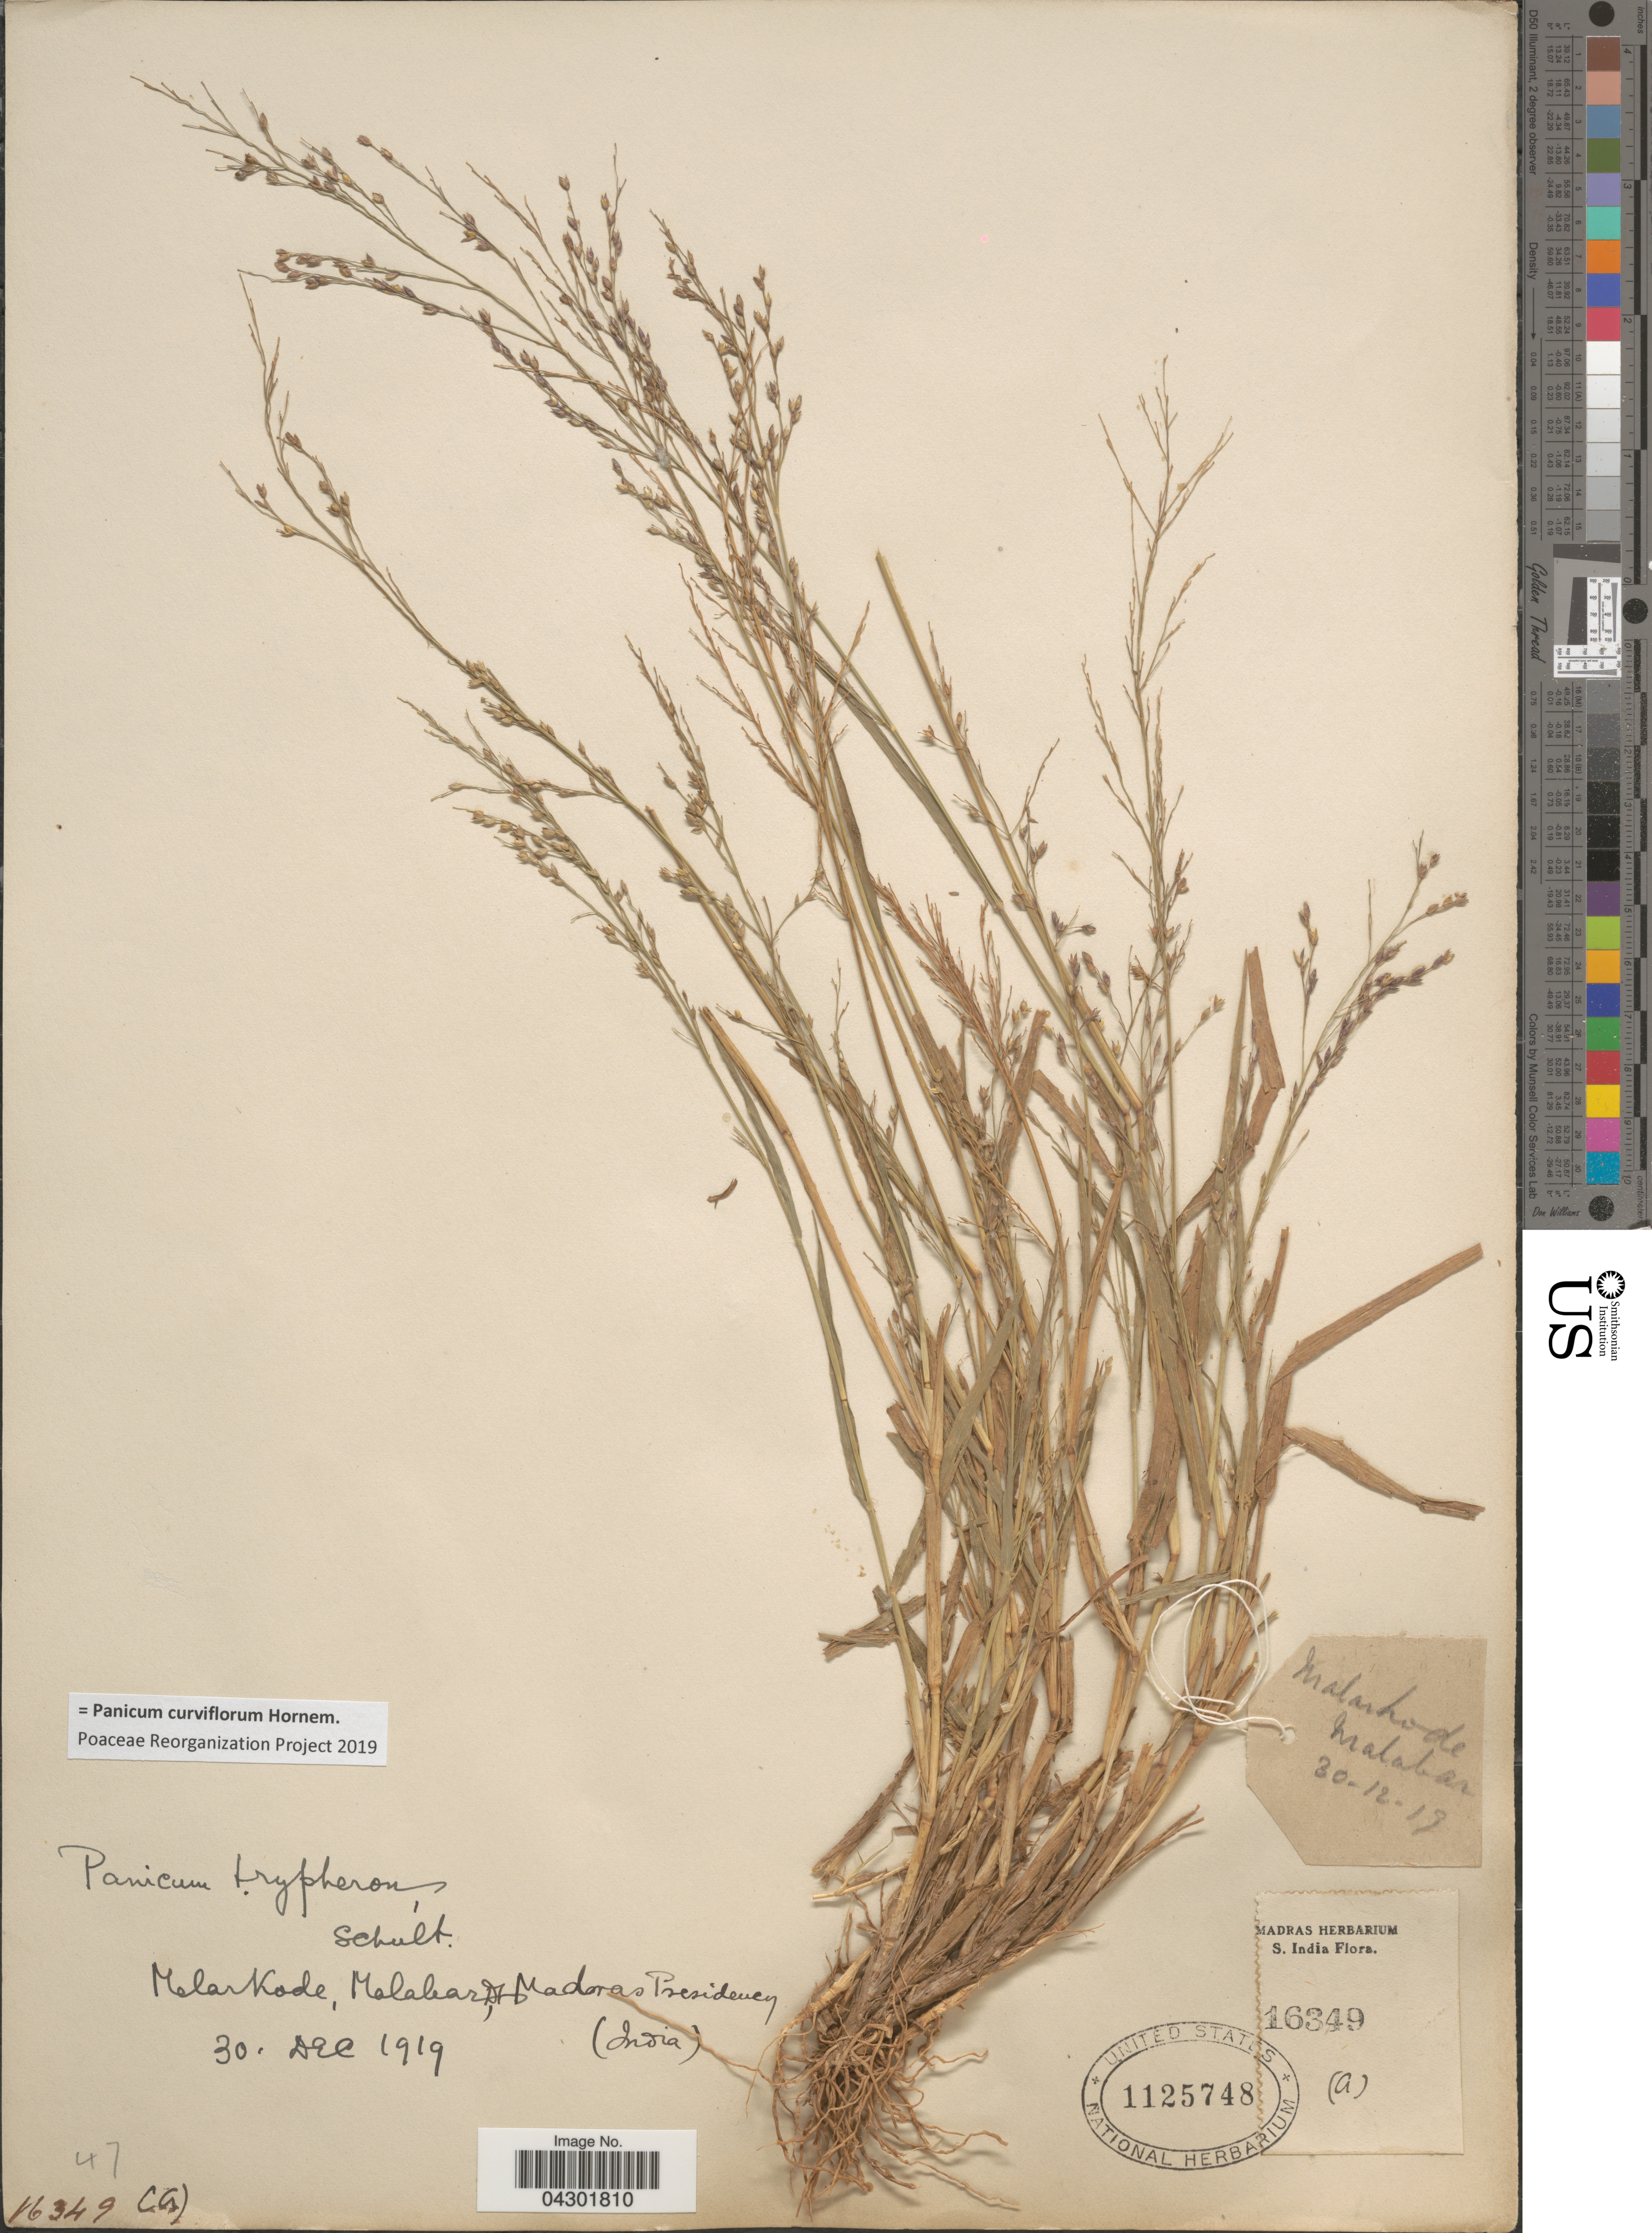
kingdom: Plantae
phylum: Tracheophyta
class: Liliopsida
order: Poales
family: Poaceae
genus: Panicum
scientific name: Panicum curviflorum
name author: Hornem.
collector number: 6349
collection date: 1919-12-30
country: India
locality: Malarkode, Malabar Madoras Presidency.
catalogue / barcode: US 1125748